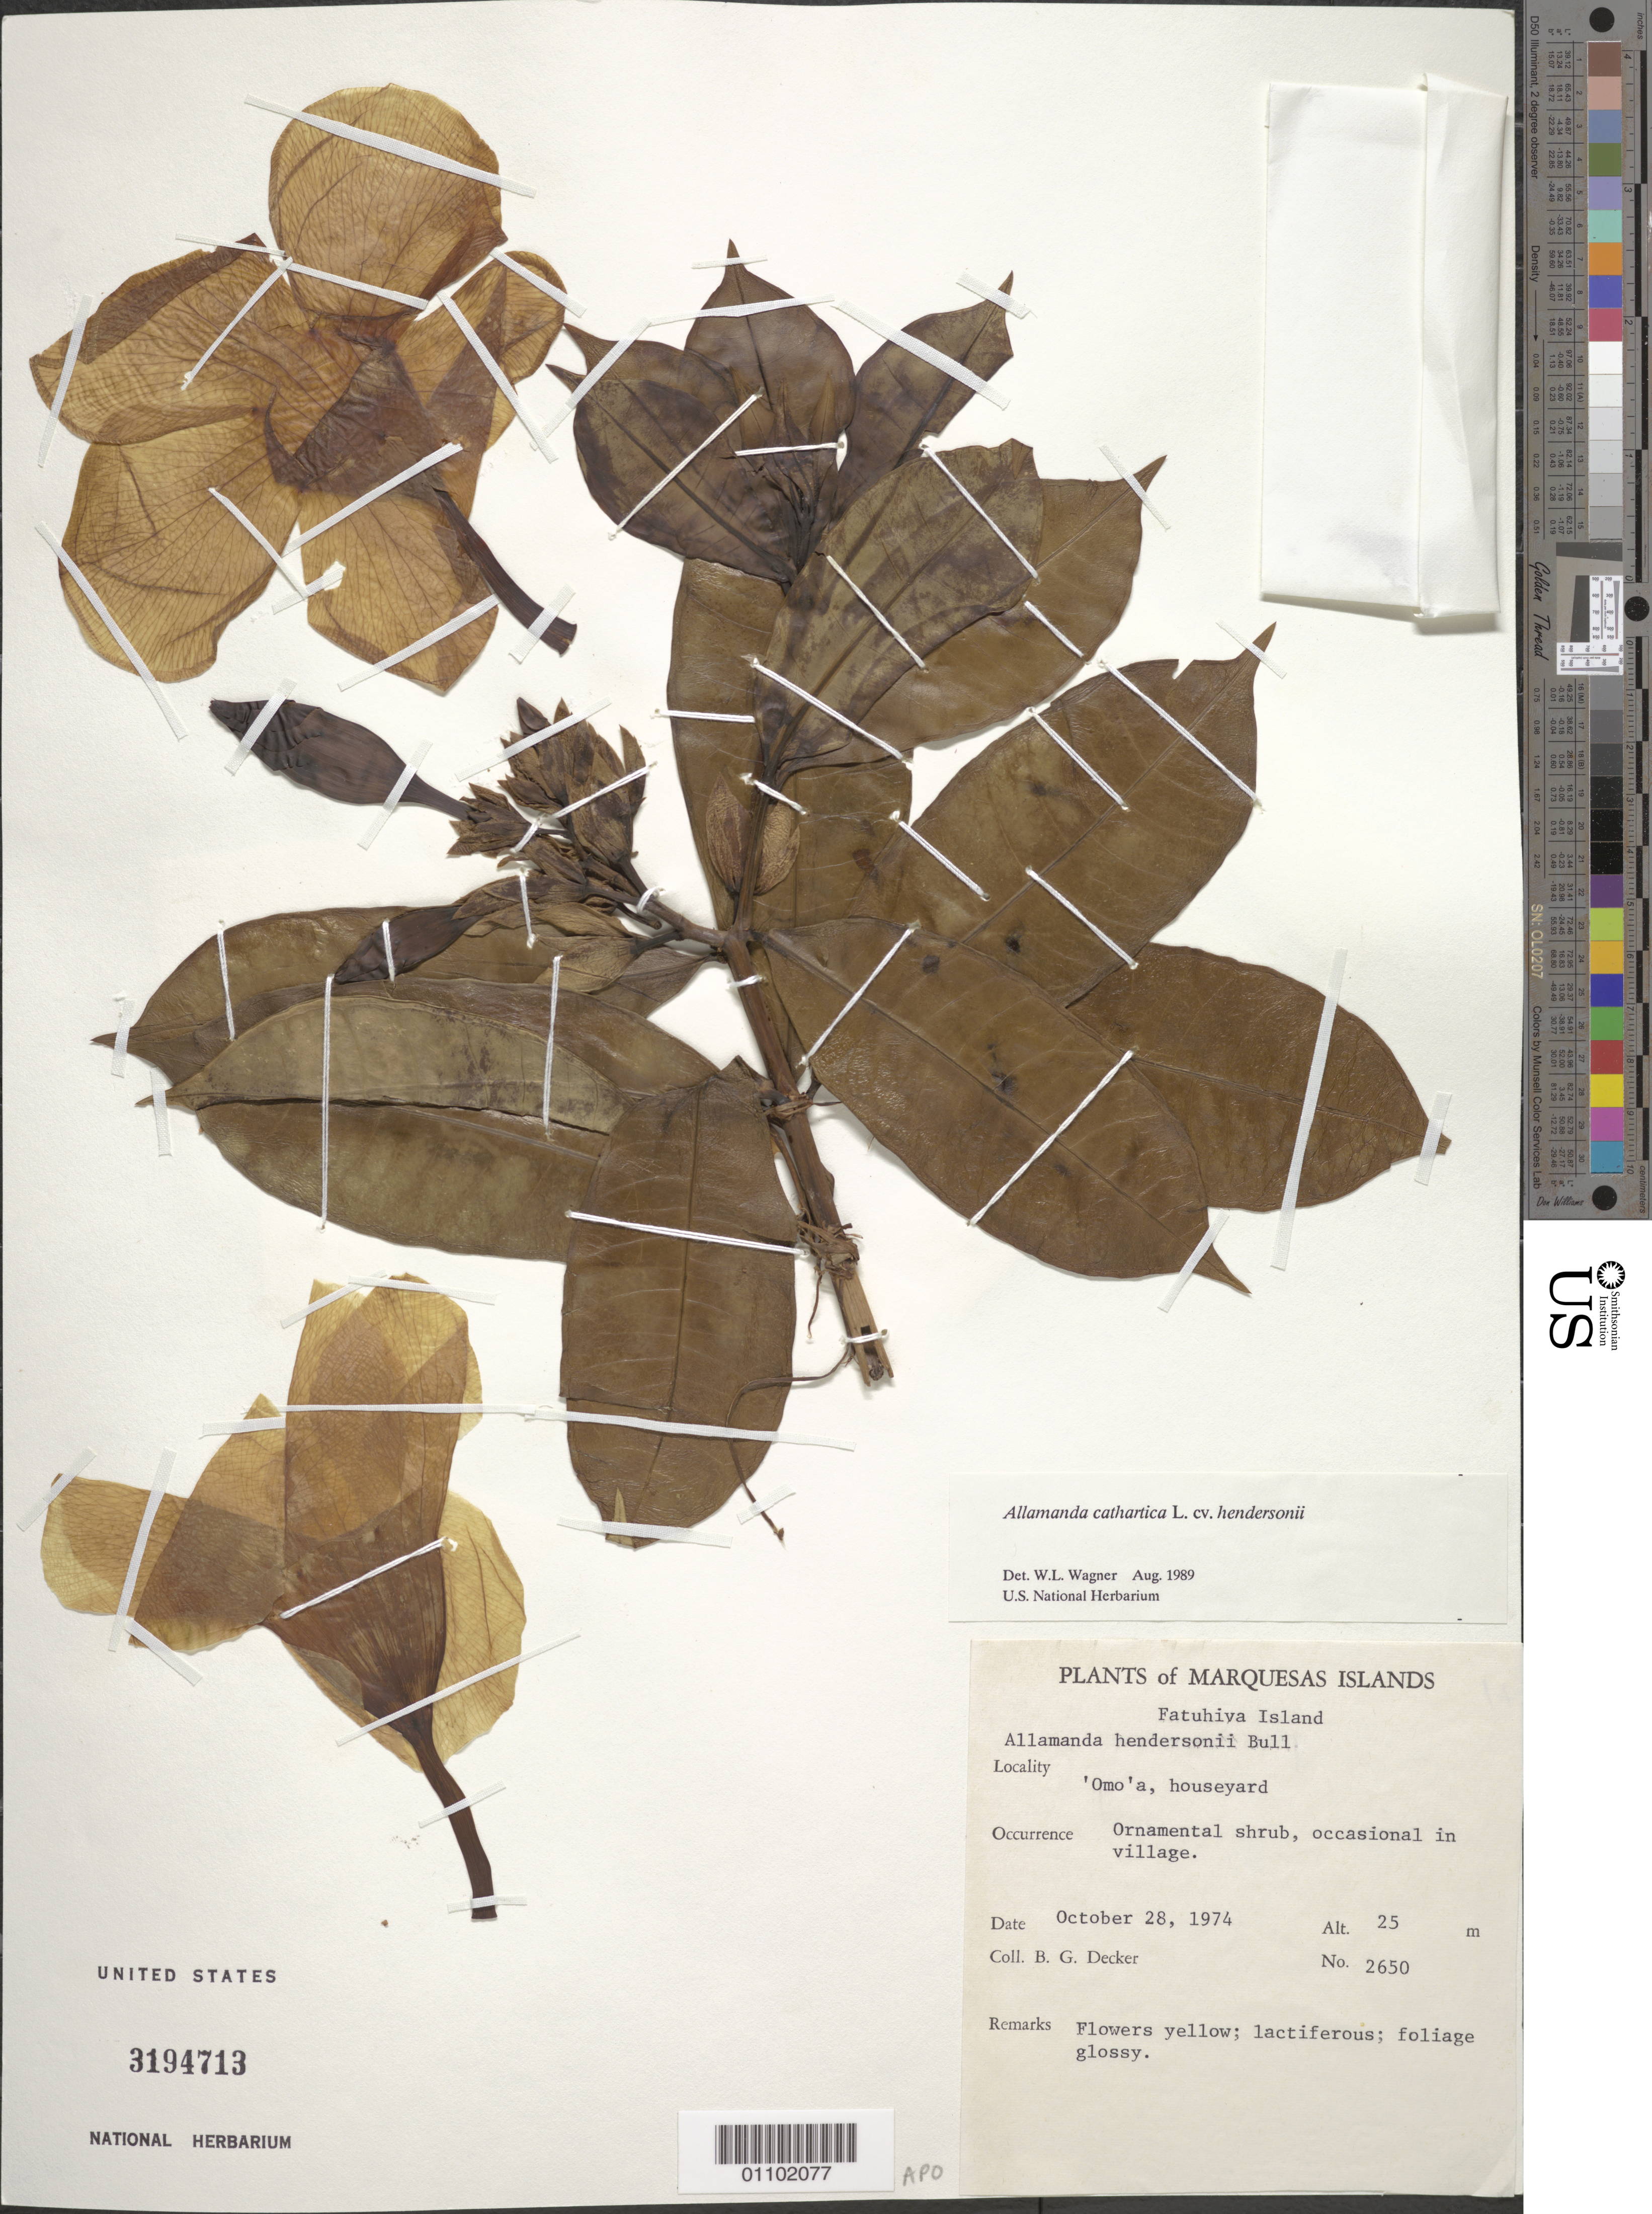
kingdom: Plantae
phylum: Tracheophyta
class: Magnoliopsida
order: Gentianales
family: Apocynaceae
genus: Allamanda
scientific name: Allamanda cathartica 'Hendersonii'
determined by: Wagner, W. L., (BOT), Smithsonian Institution - National Museum of Natural History (UNITED STATES)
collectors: B. G. Decker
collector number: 2650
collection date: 1974-10-28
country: French Polynesia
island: Fatu Hiva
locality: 'Omo'a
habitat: Planted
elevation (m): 25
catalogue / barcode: US 3194713